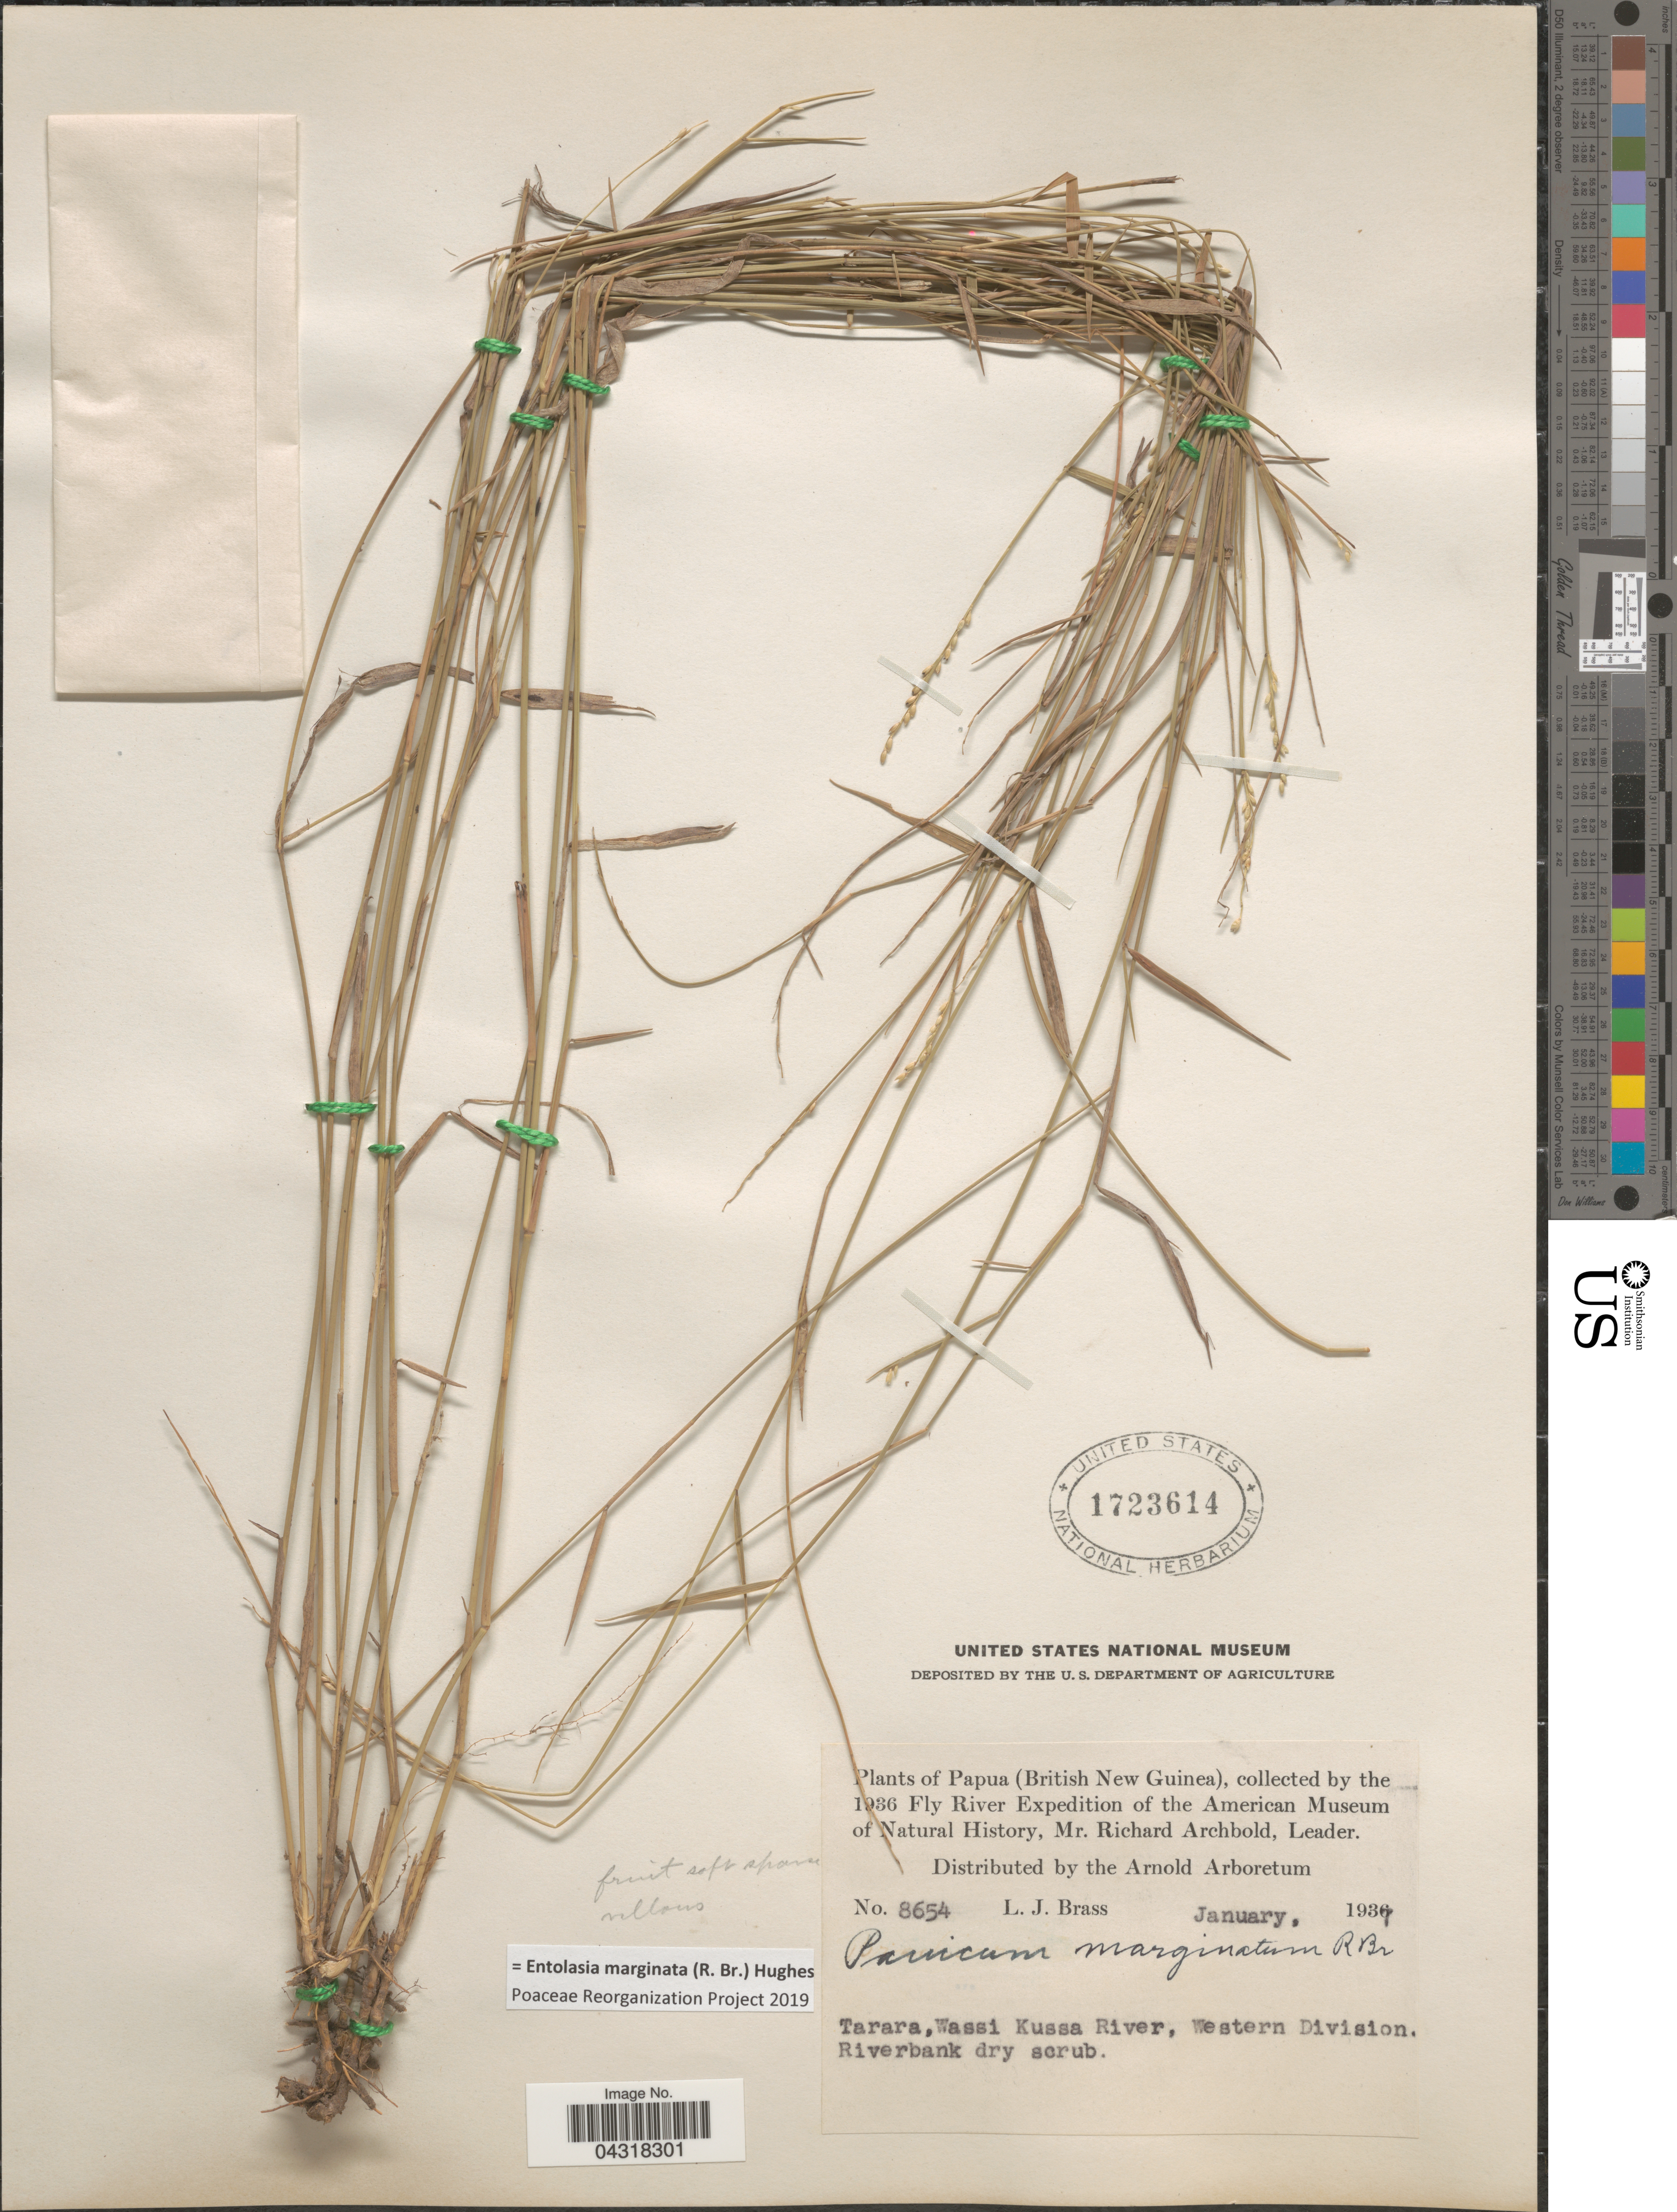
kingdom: Plantae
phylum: Tracheophyta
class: Liliopsida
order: Poales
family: Poaceae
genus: Entolasia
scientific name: Entolasia marginata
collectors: L. J. Brass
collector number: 8654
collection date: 1937-01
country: Indonesia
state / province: Papua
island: New Guinea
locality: (British New Guinea). 1936 Fly River Expedition of the American Museum of Natural History, Mr. Richard Archbold, Leader. Tarara, Wassi Kussa River, Western Division. Riverbank dry scrub.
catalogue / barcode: US 1723614